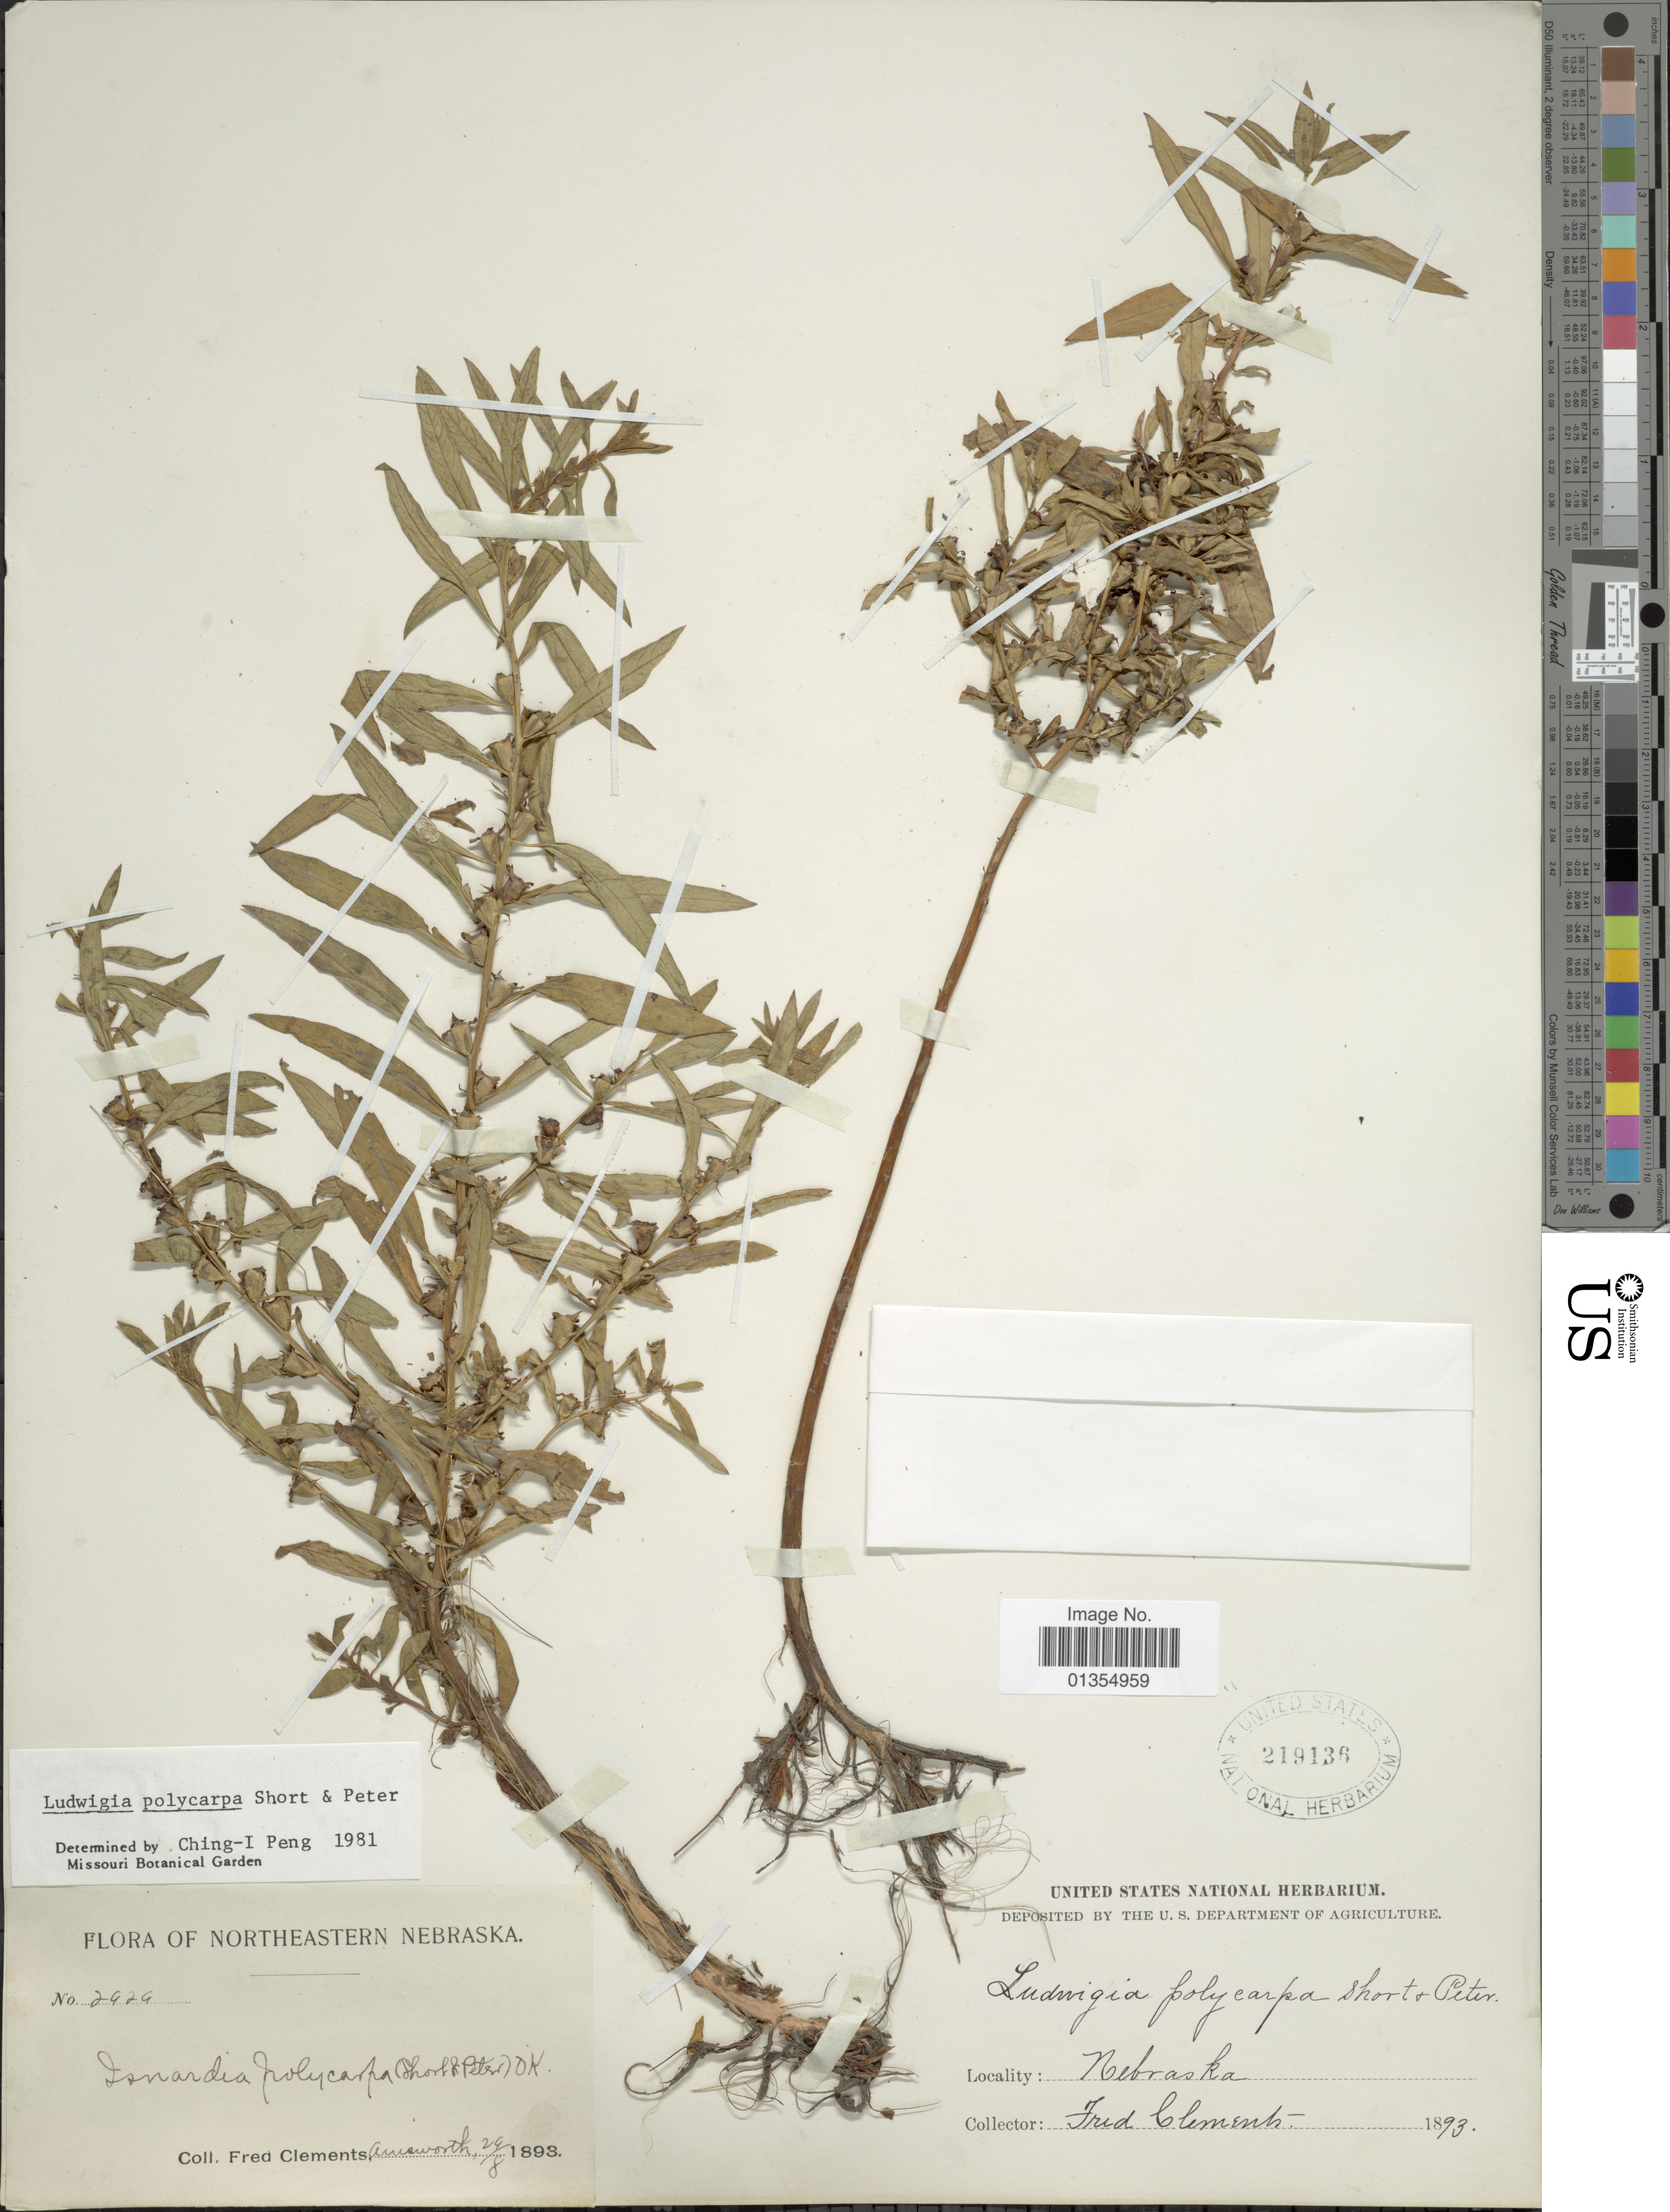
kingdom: Plantae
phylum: Tracheophyta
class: Magnoliopsida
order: Myrtales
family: Onagraceae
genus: Ludwigia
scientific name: Ludwigia polycarpa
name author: Short & R. Peter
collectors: F. E. Clements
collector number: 2929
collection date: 1893-08-29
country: United States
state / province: Nebraska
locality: Northeastern Nebraska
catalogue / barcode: US 219136